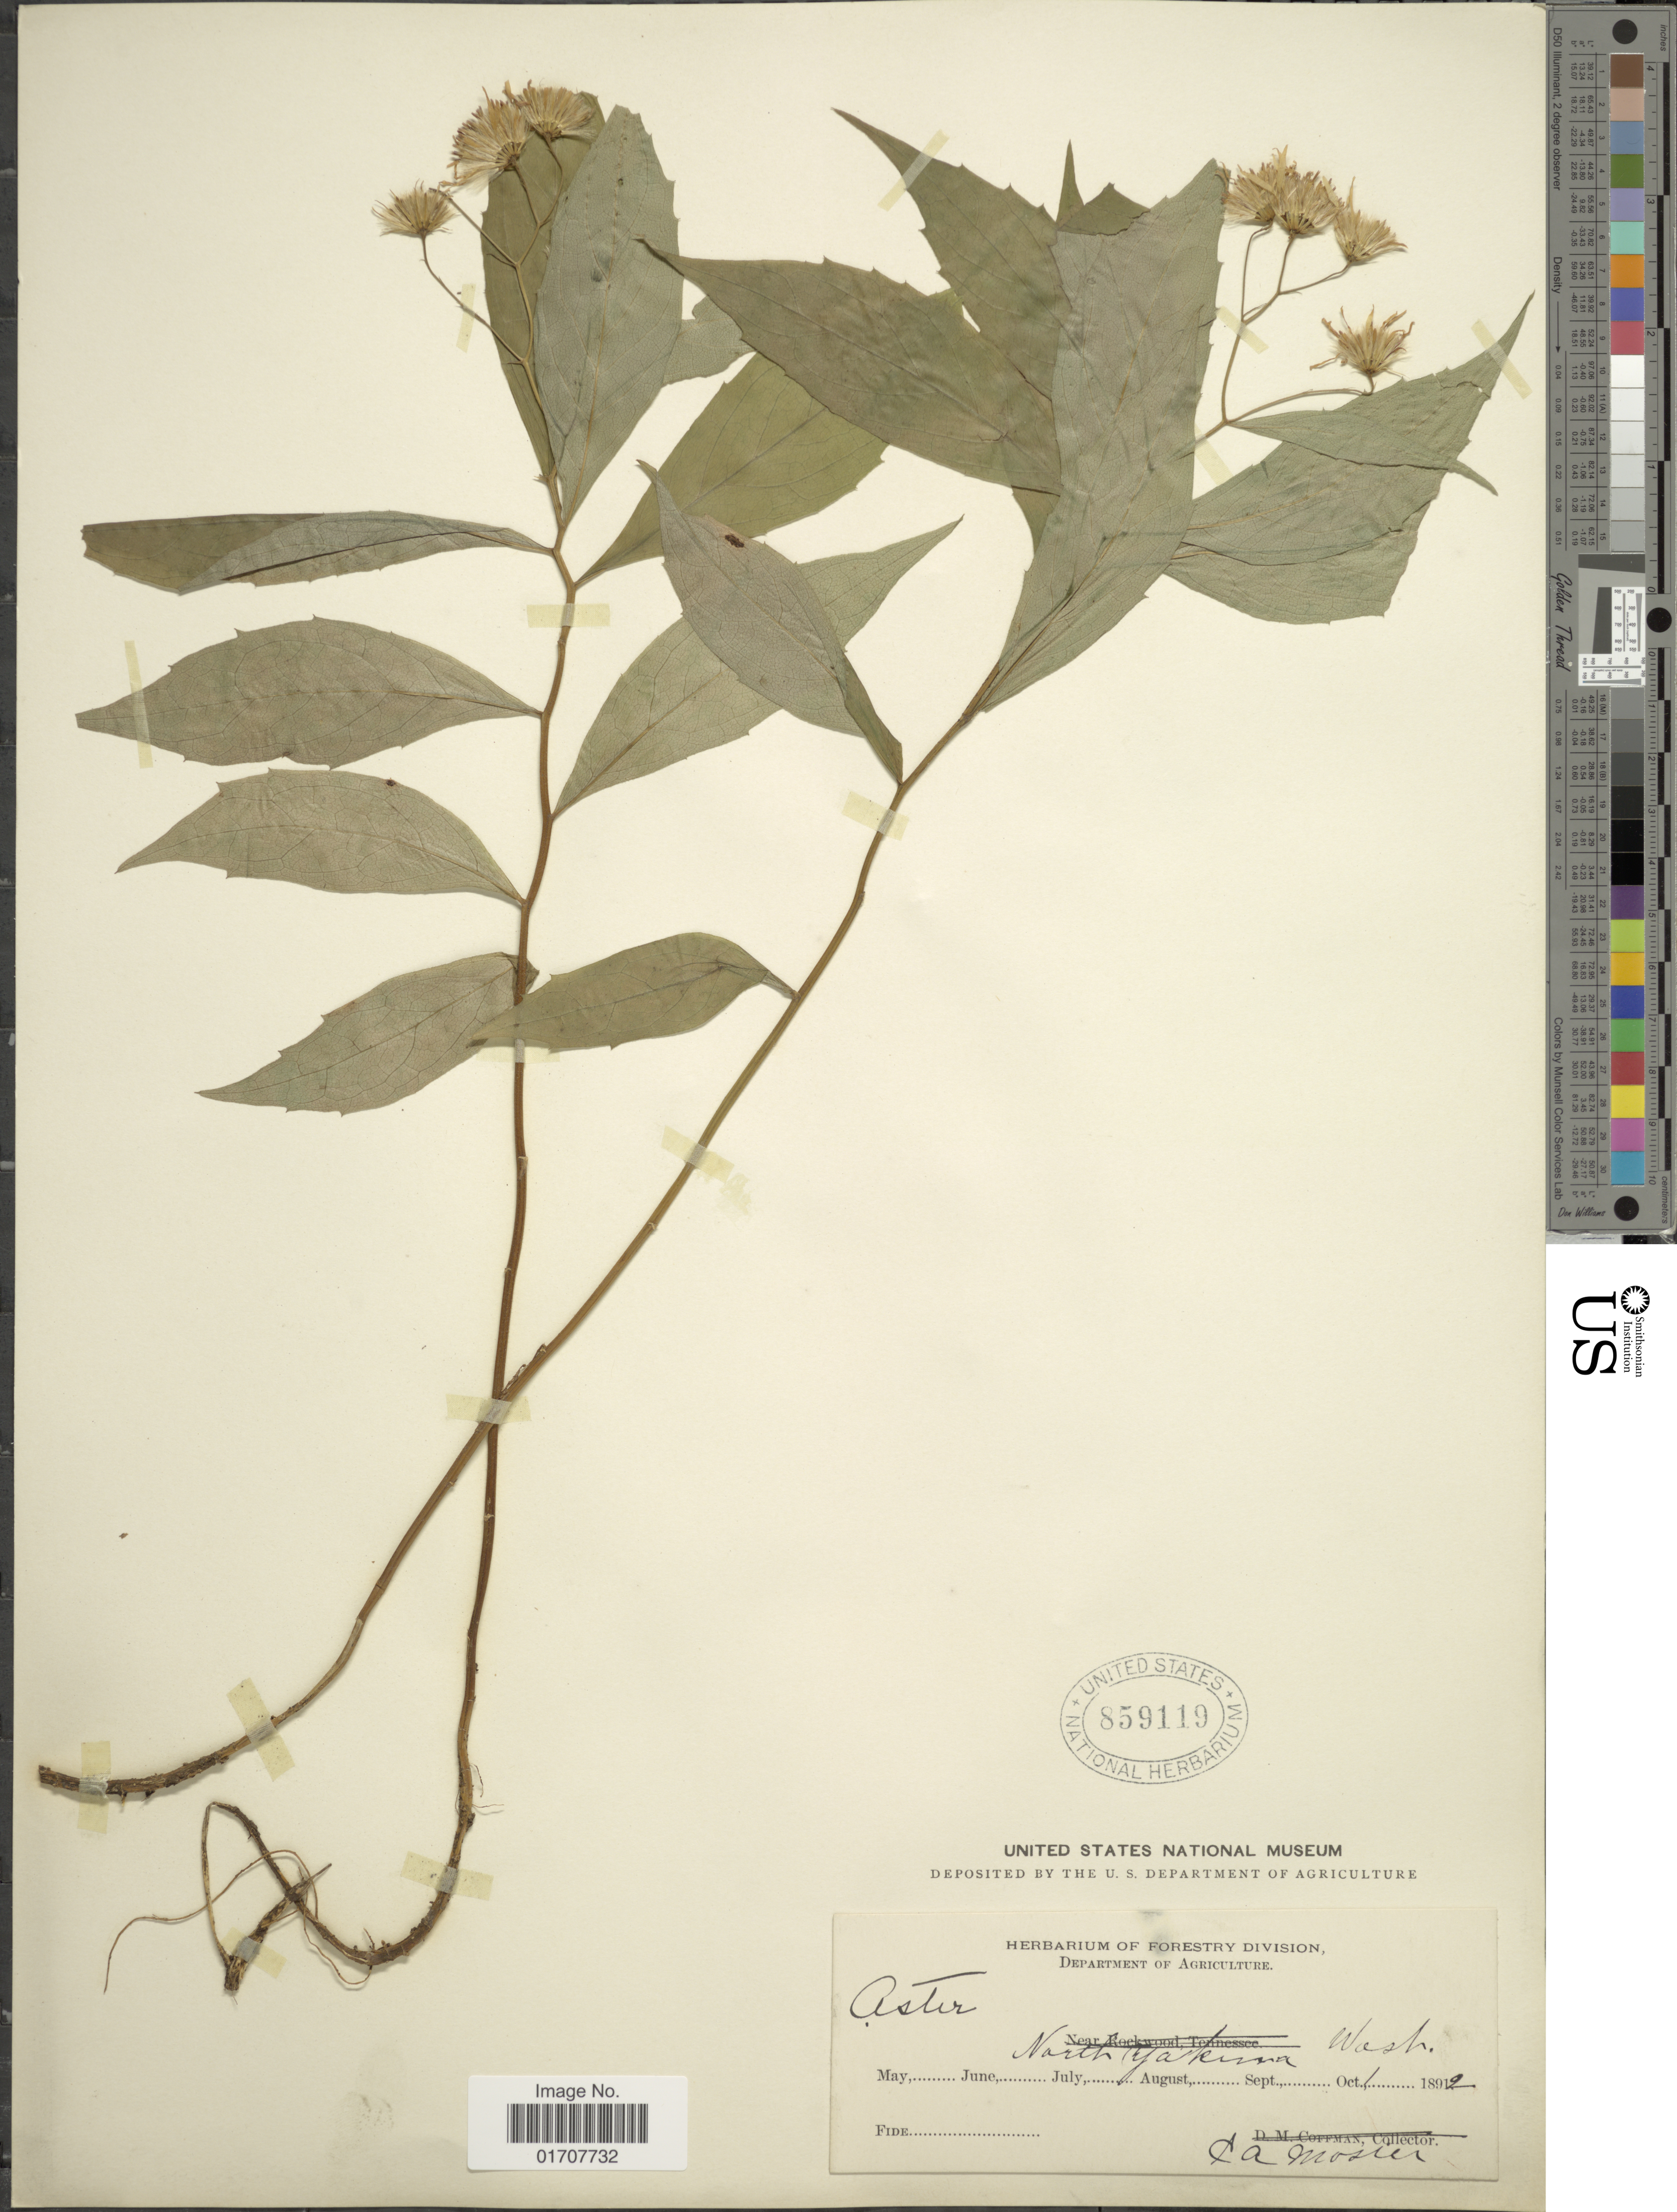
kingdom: Plantae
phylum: Tracheophyta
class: Magnoliopsida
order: Asterales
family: Asteraceae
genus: Oclemena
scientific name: Oclemena acuminata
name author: (Michx.) Greene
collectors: C. A. Mosier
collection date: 1892-10-01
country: United States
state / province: Washington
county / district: Yakima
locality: North Yakima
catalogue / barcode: US 859119